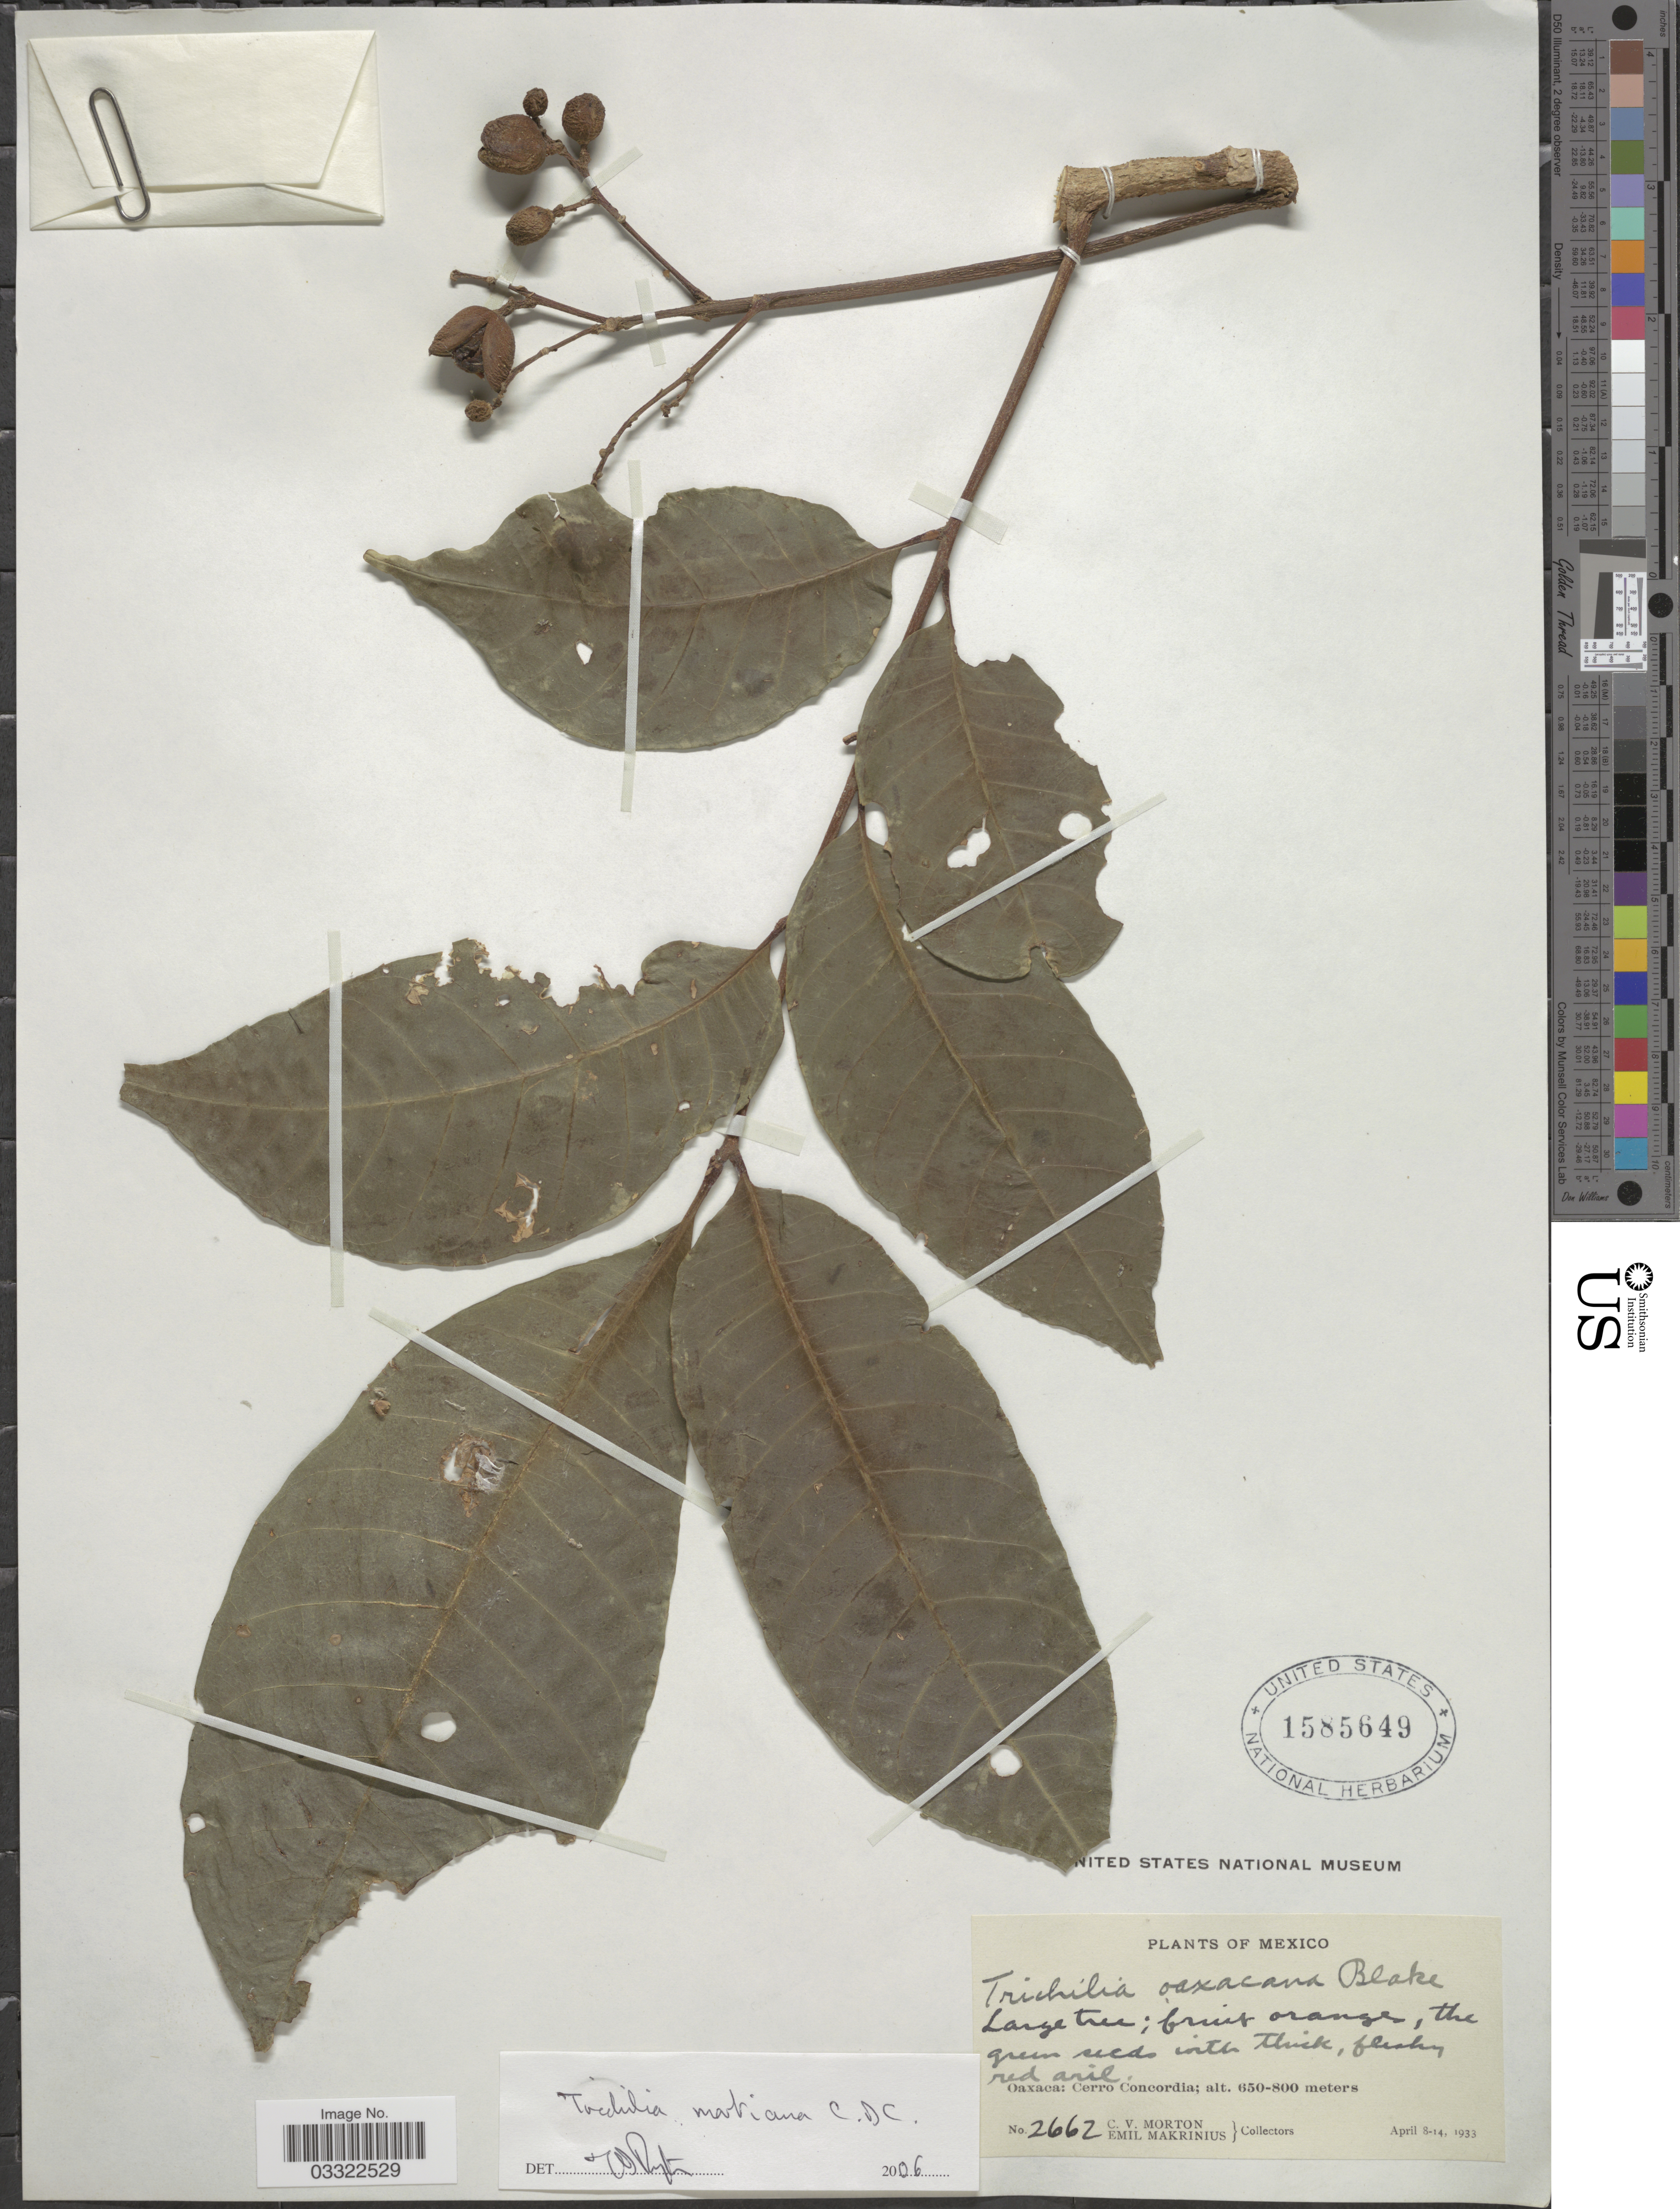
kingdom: Plantae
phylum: Tracheophyta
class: Magnoliopsida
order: Sapindales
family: Meliaceae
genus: Trichilia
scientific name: Trichilia martiana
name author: C. DC.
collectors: C. V. Morton & E. Makrinius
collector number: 2662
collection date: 1933-04-08/1933-04-14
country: Mexico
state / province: Oaxaca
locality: Cerro Concordia.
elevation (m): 650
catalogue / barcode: US 1585649